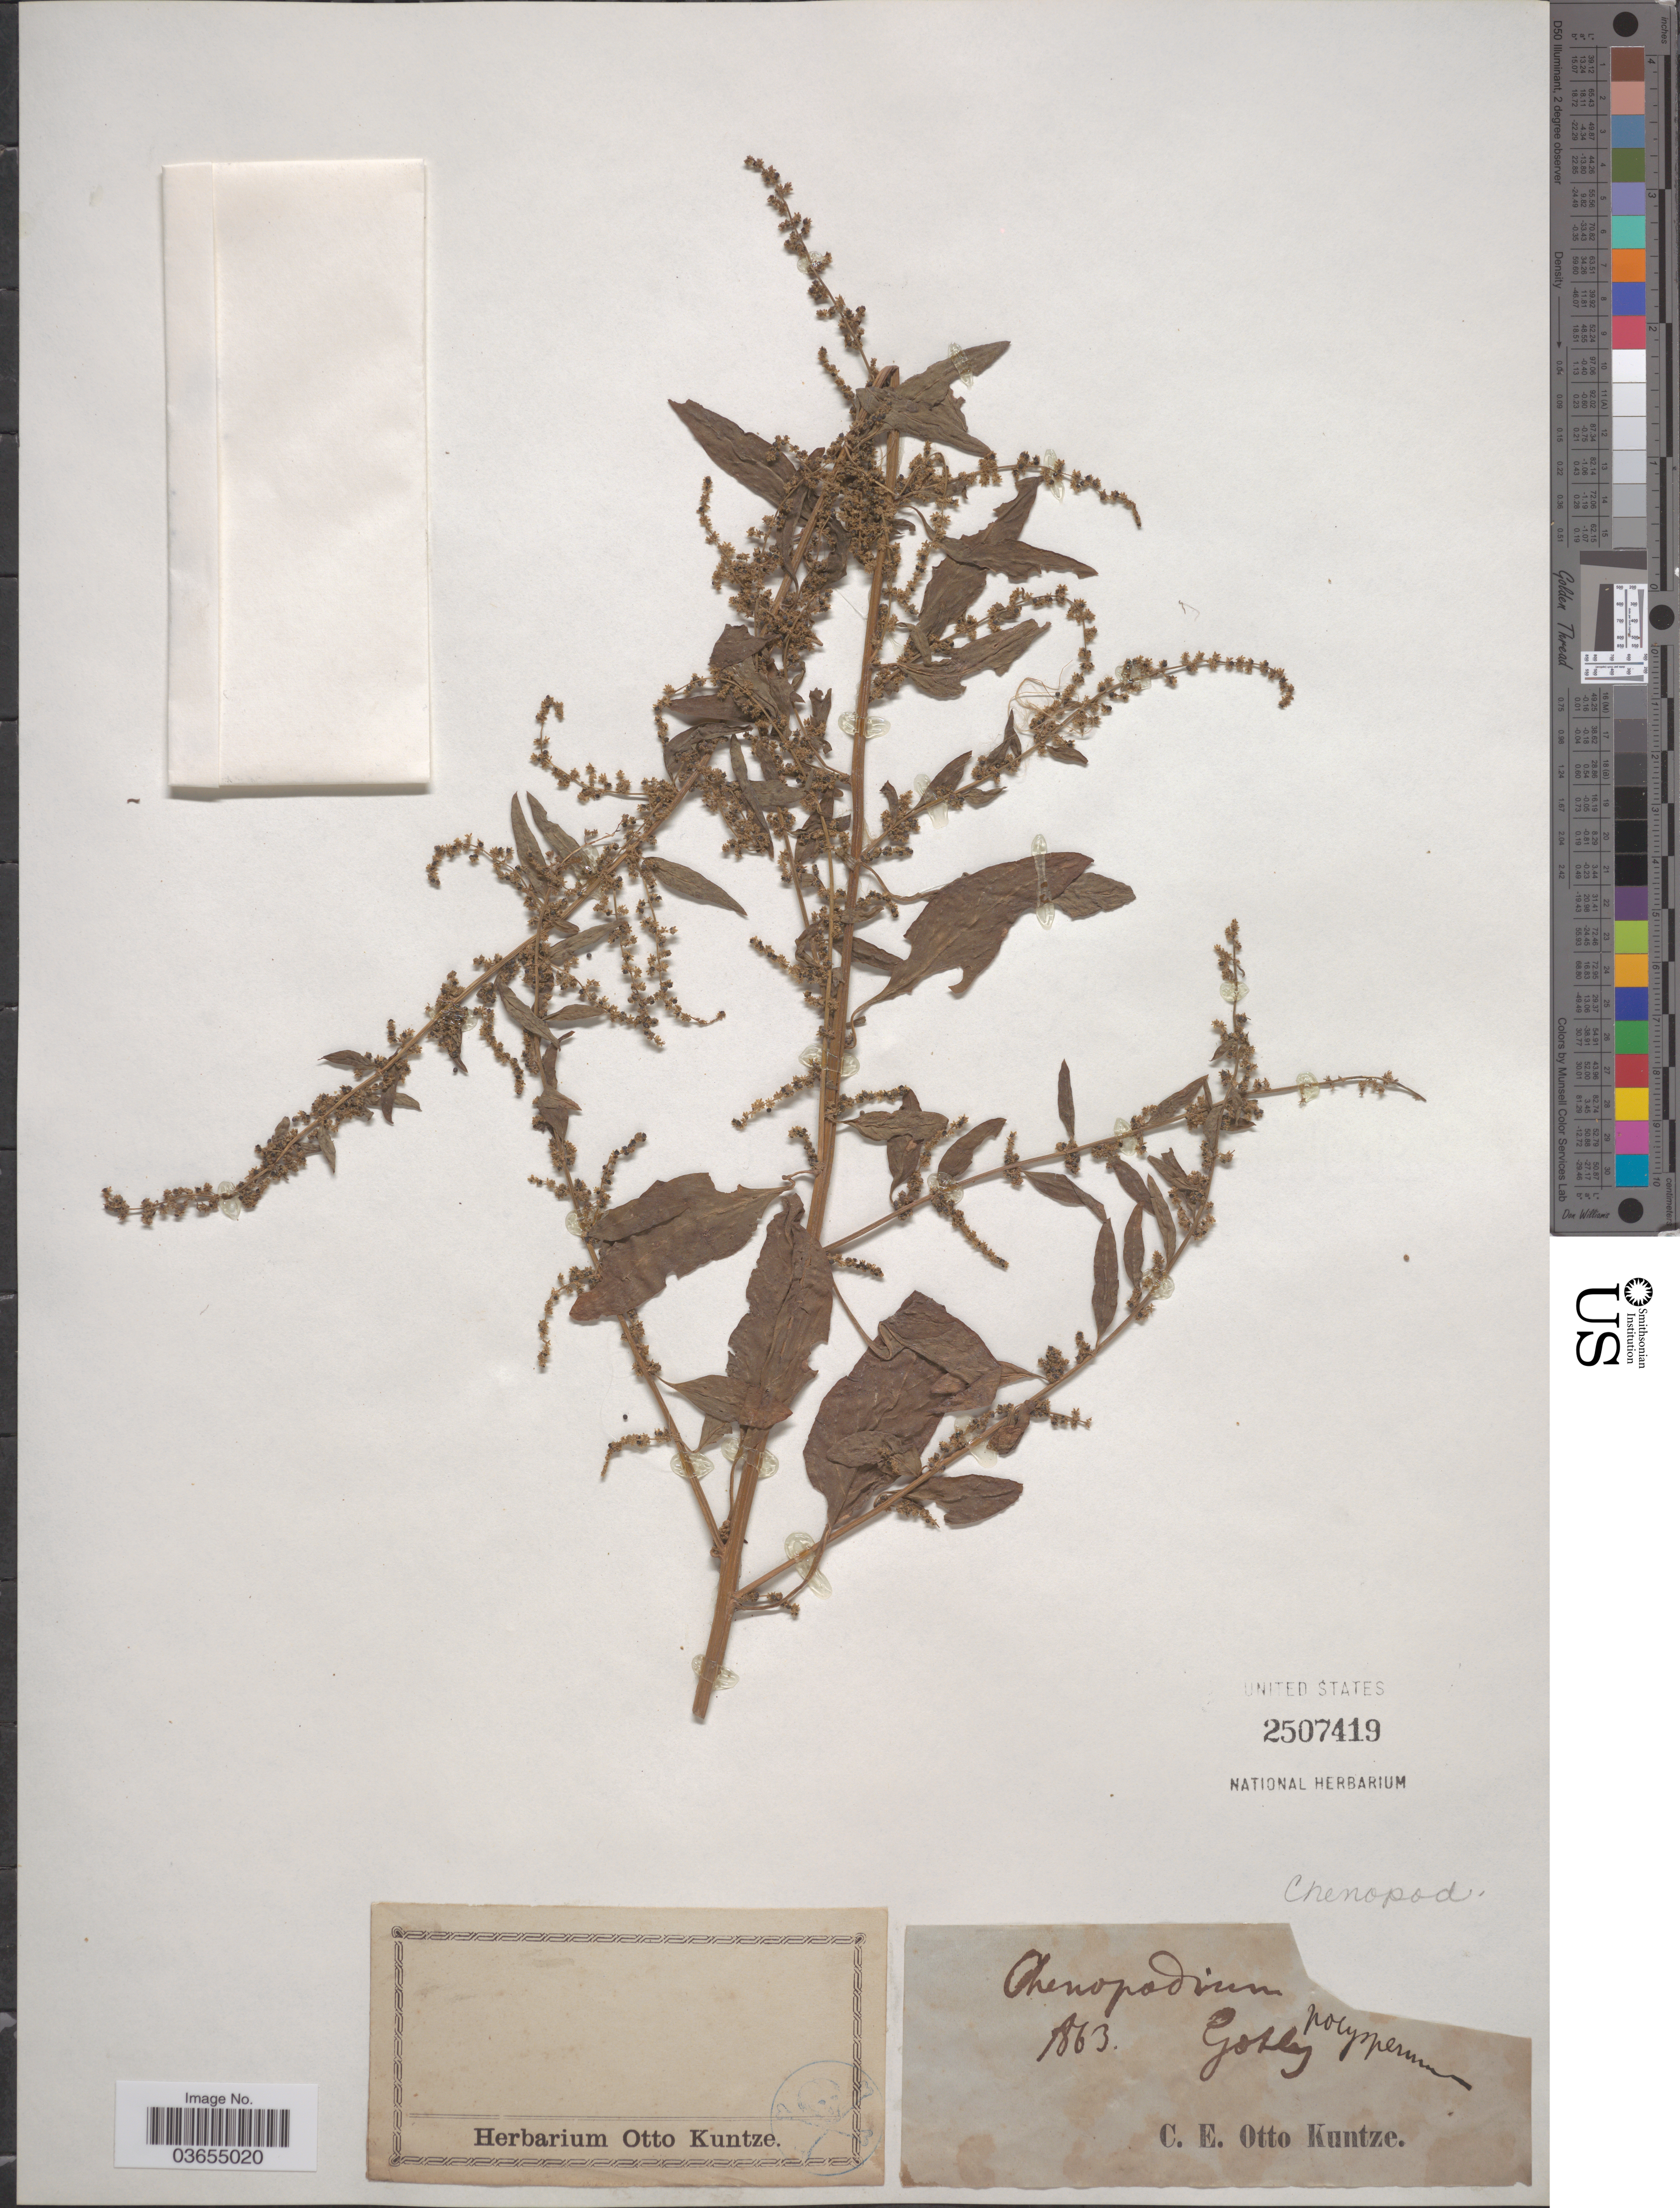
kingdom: Plantae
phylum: Tracheophyta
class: Magnoliopsida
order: Caryophyllales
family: Amaranthaceae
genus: Lipandra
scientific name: Lipandra polysperma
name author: (L.) S. Fuentes et al.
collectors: C.E.O. Kuntze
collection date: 1863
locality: Gotly [interpreted].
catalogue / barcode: US 2507419